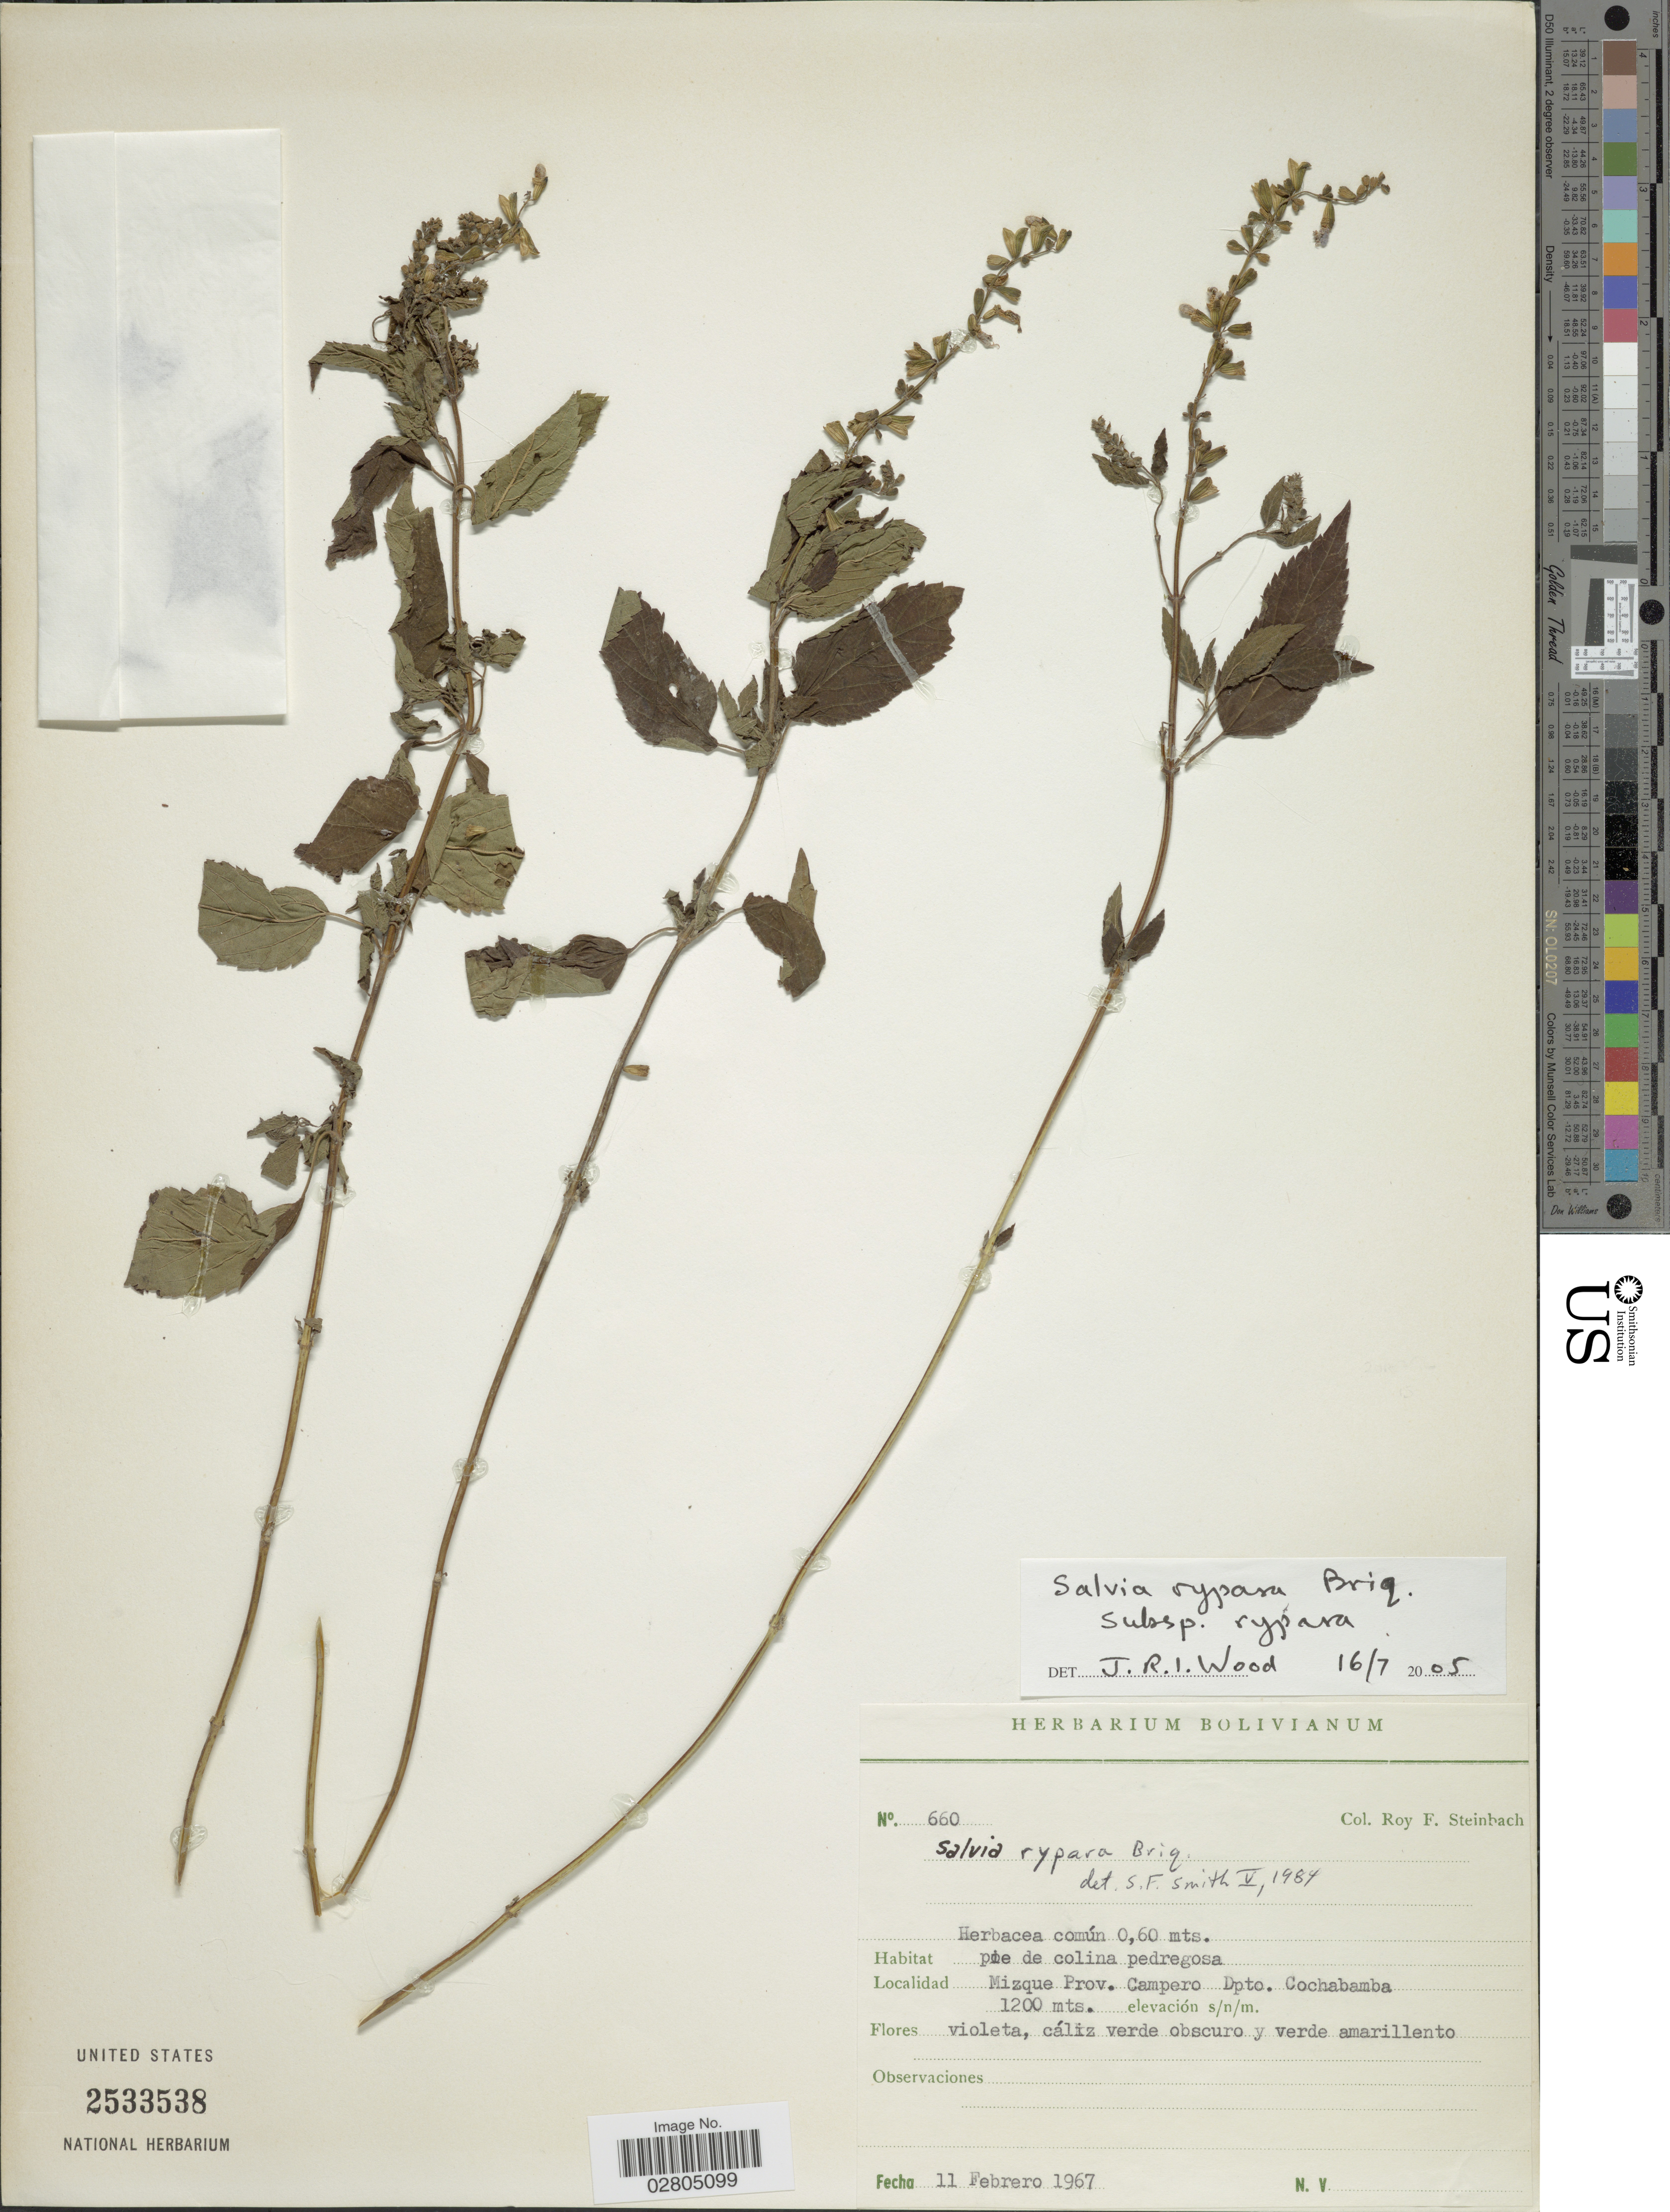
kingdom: Plantae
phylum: Tracheophyta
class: Magnoliopsida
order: Lamiales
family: Lamiaceae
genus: Salvia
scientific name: Salvia rusbyi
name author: Britton ex Rusby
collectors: R. F. Steinbach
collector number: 660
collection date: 1967-02-11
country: Bolivia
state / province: Cochabamba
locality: Mizque Prov. Campero, Dpto. Cochabamba.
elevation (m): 1200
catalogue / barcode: US 2533538